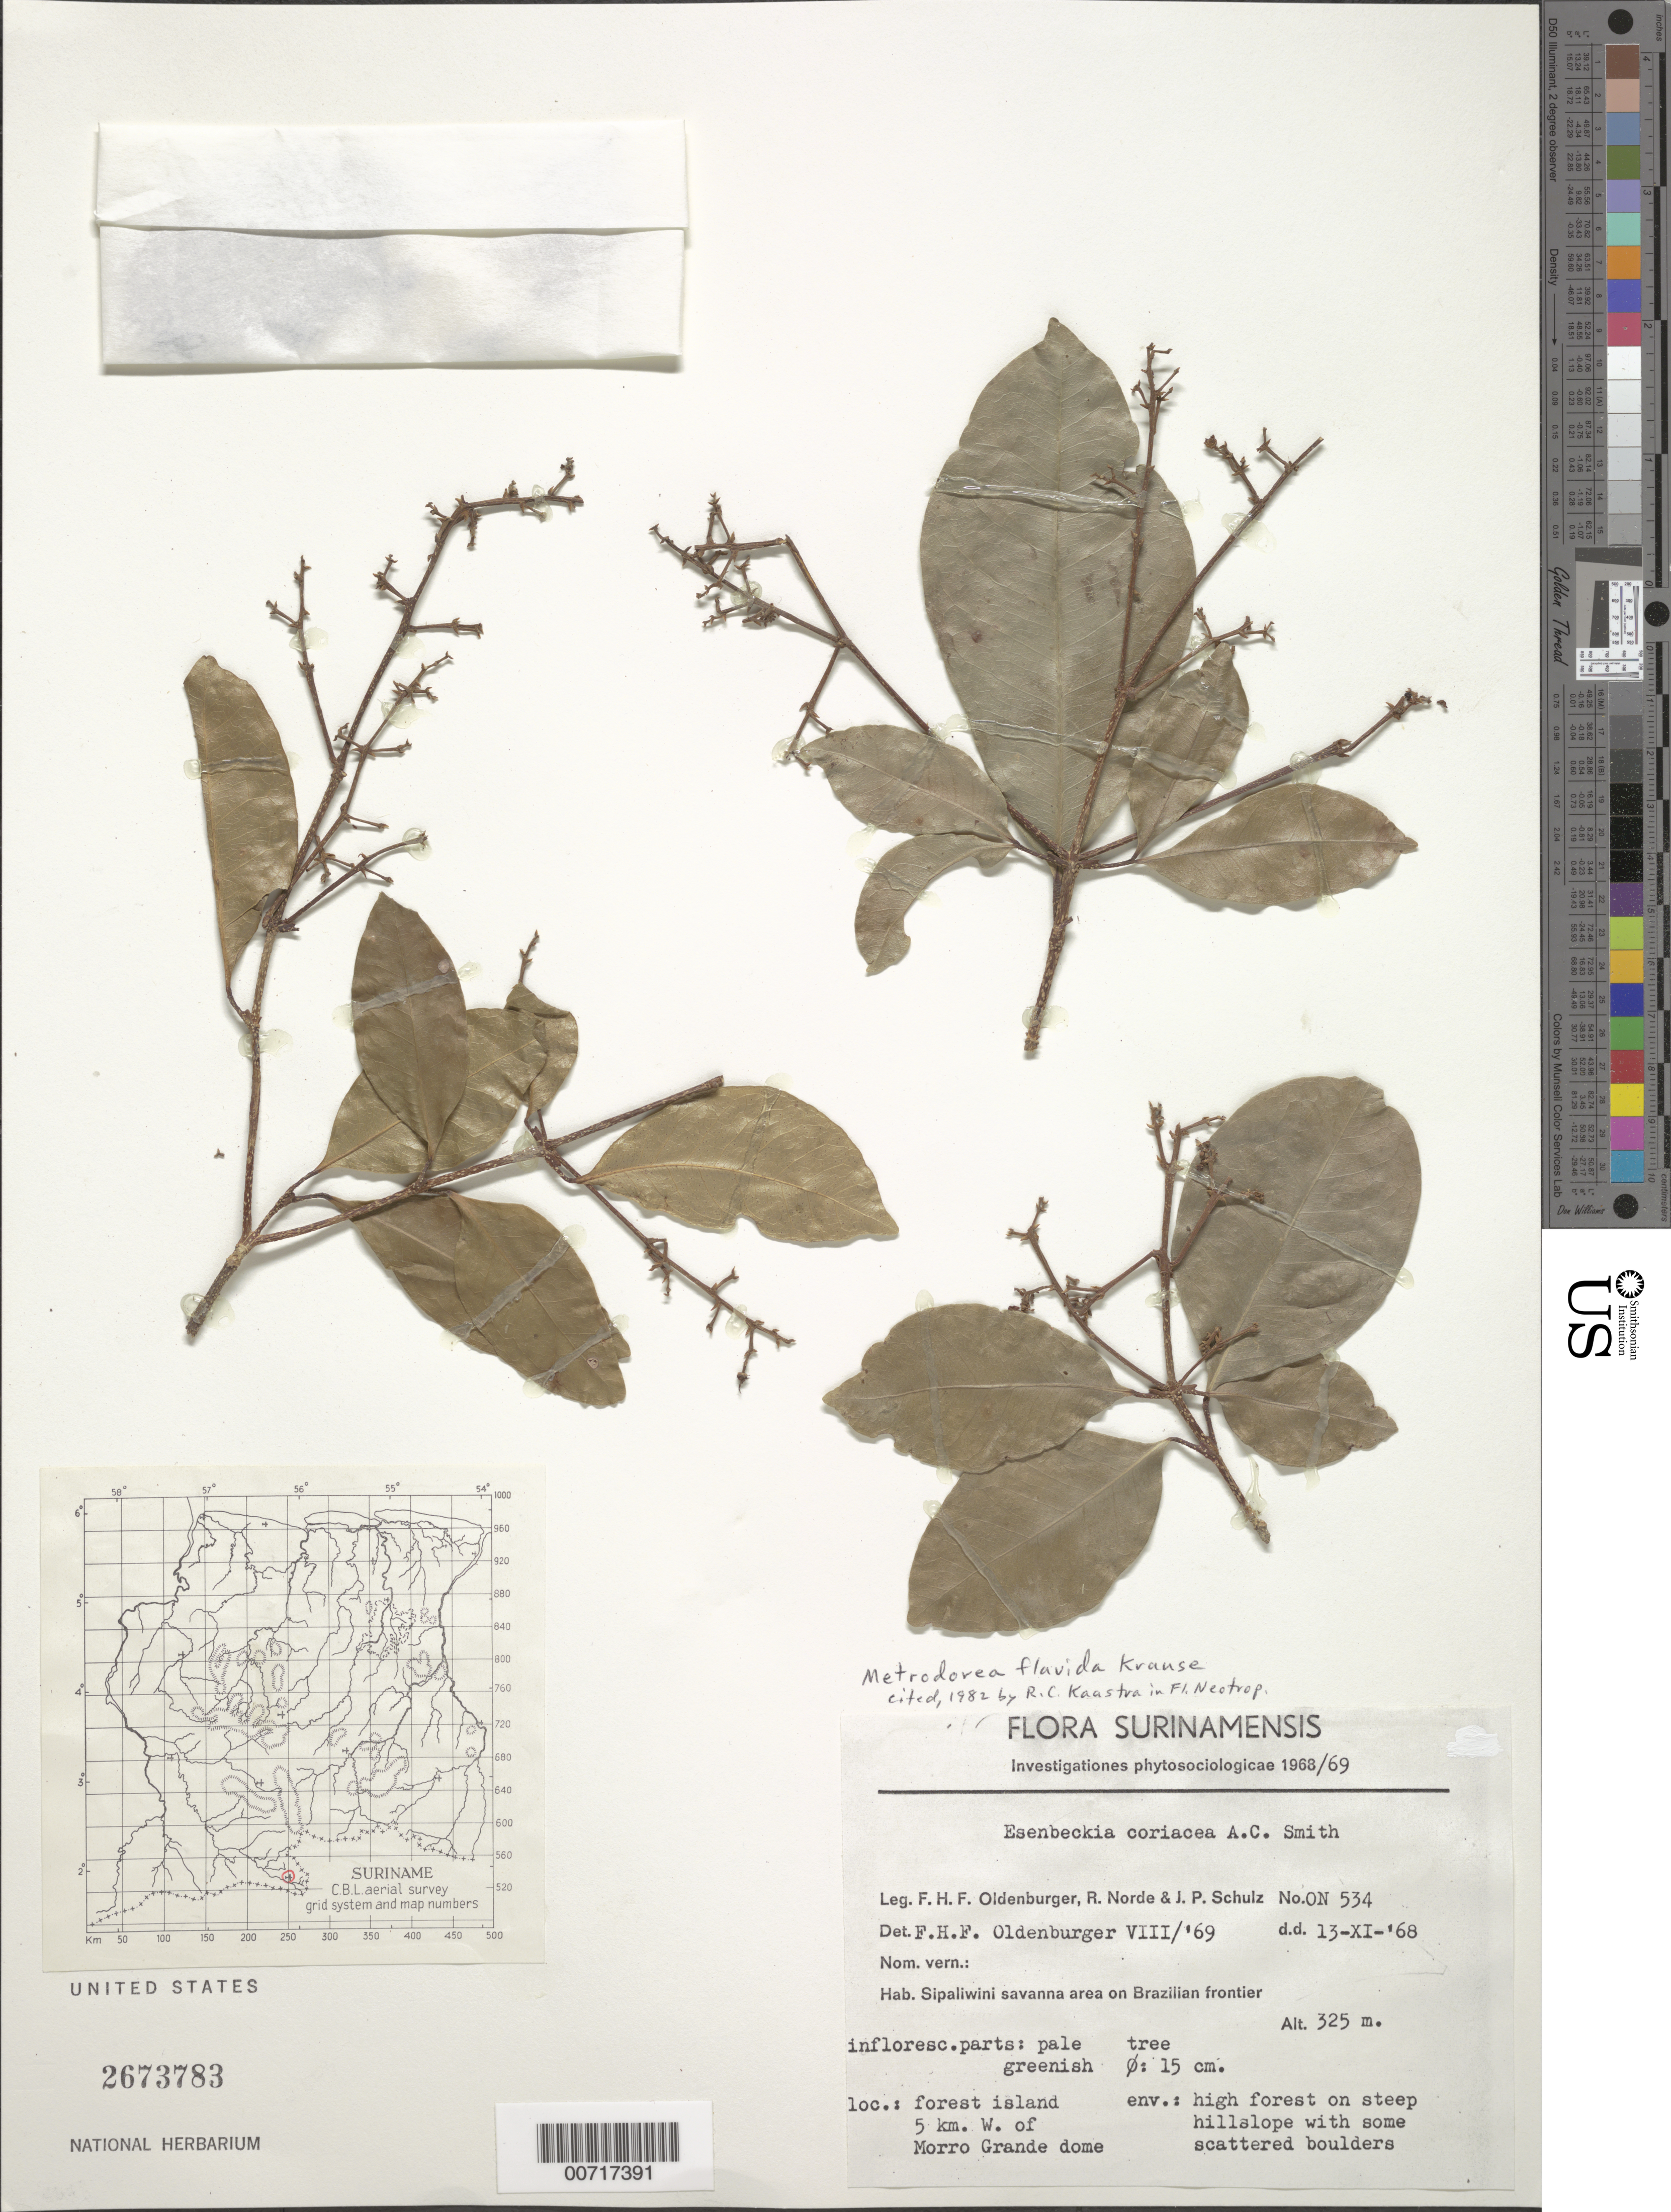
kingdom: Plantae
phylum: Tracheophyta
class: Magnoliopsida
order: Sapindales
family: Rutaceae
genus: Metrodorea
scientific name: Metrodorea flavida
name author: Krause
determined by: Kaastra, R. C., (UTRECHT)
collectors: F. Oldenburger, R. Norde & J. P. Schulz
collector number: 534 O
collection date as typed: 13-Nov-68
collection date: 1968-11-13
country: Suriname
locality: Sipaliwini Savanna, Brazilian frontier, 5 km W of Morro Grande dome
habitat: High forest on steep hillslope with some scattered boulders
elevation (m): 325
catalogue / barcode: US 2673783